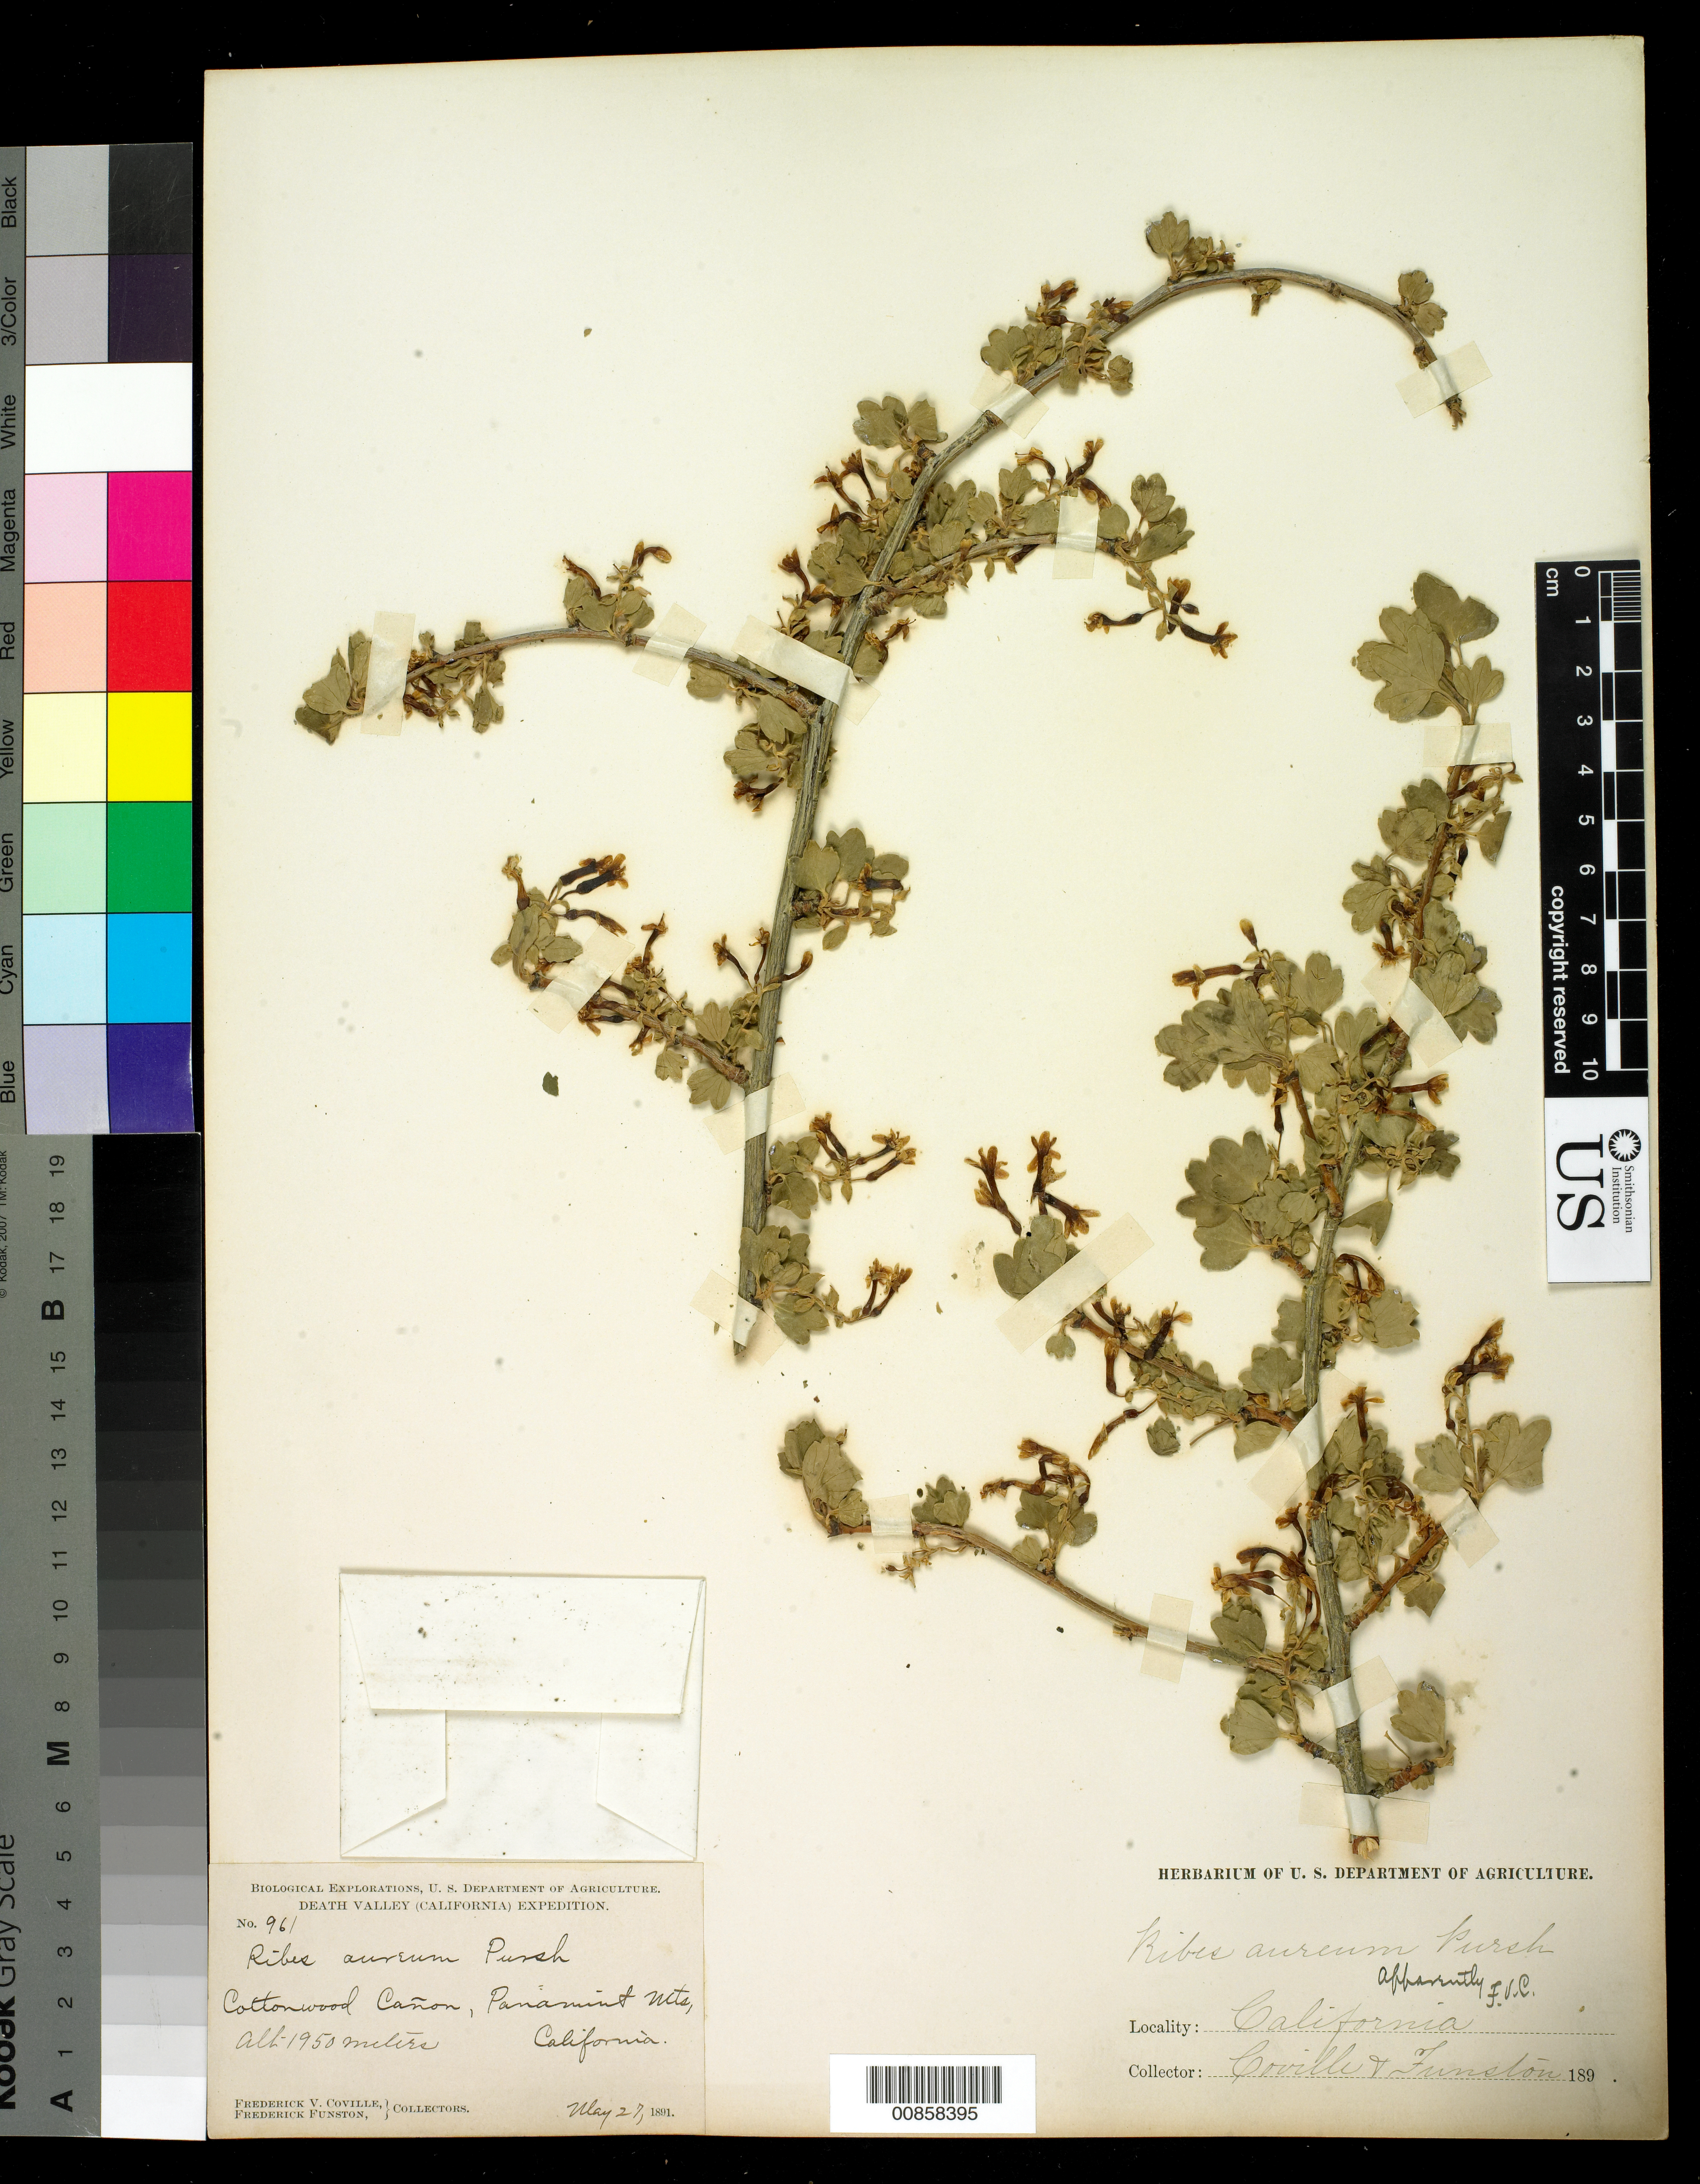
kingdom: Plantae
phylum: Tracheophyta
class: Magnoliopsida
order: Saxifragales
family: Grossulariaceae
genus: Ribes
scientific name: Ribes aureum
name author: Pursh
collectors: F. V. Coville & F. Funston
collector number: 961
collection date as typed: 27 May 1891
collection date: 1891-05-27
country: United States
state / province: California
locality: Cottonwood Canyon, Panamint Mts.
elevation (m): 1950